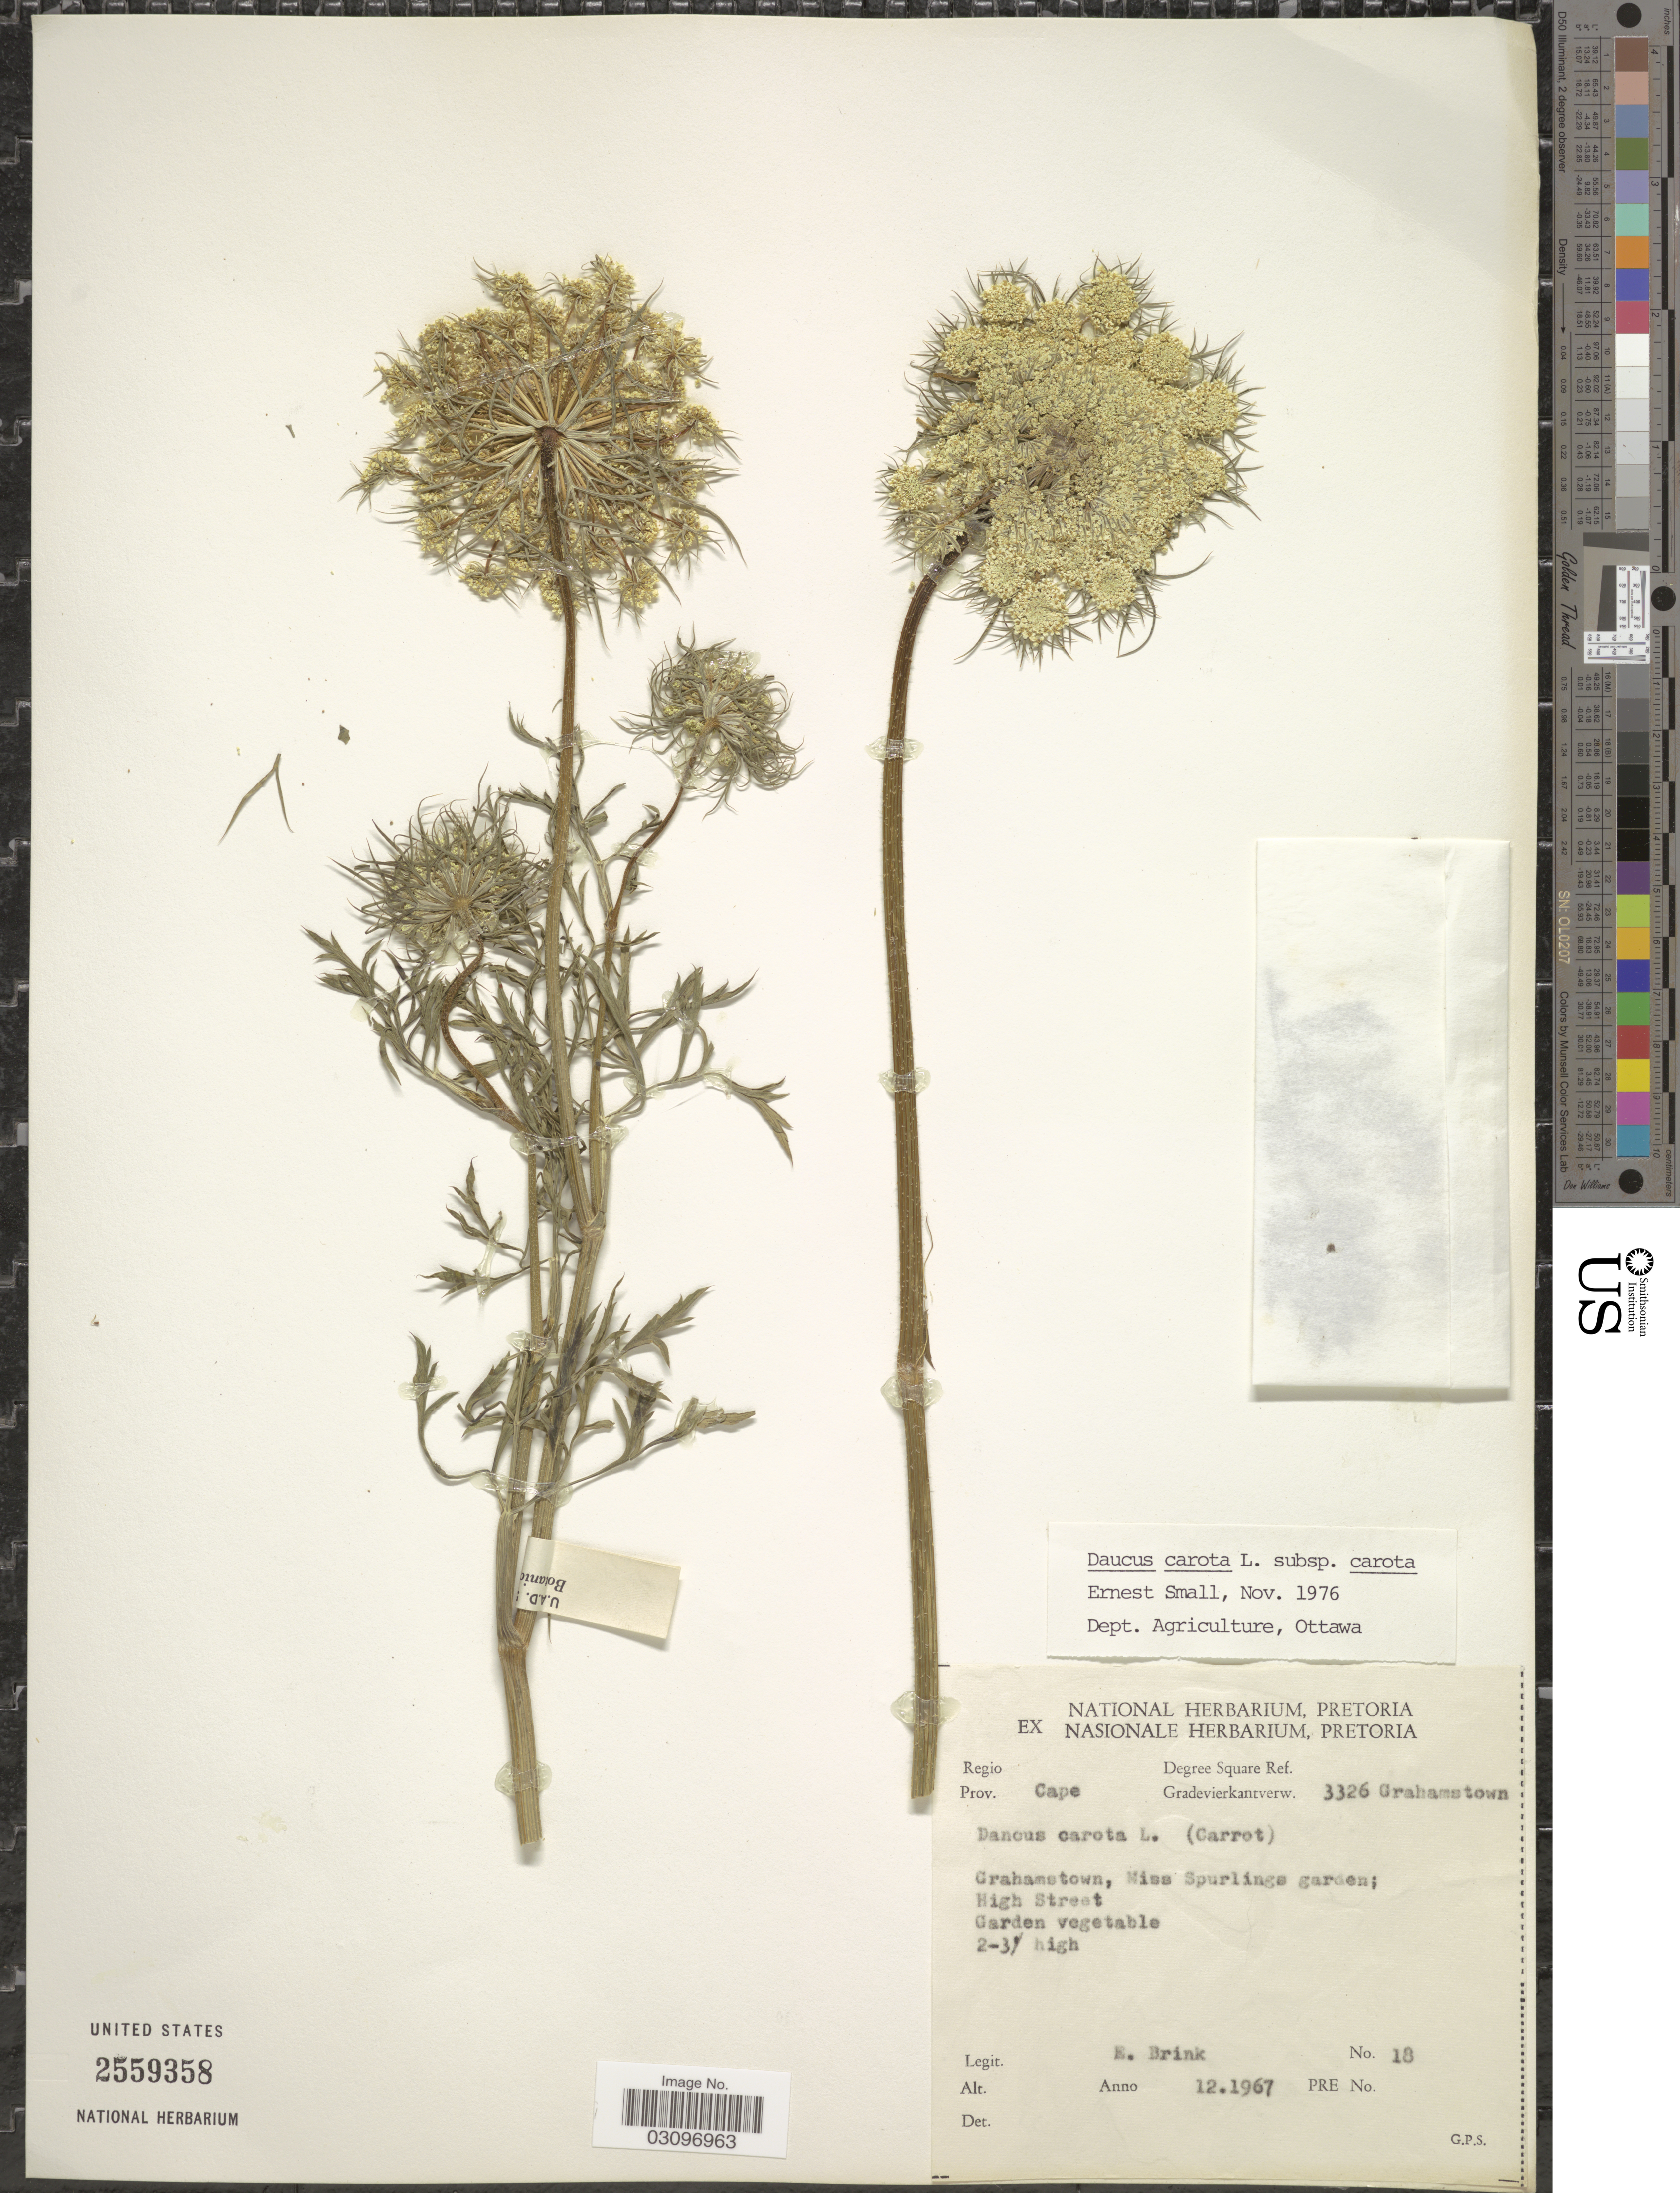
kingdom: Plantae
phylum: Tracheophyta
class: Magnoliopsida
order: Apiales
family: Apiaceae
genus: Daucus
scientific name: Daucus carota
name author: L.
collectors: E. Brink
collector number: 18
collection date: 1967-12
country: South Africa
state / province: Eastern Cape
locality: Gradevierkantverw. 3326 Grahamstown. Grahamstown, Miss Spurlings garden; High Street.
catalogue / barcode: US 2559358